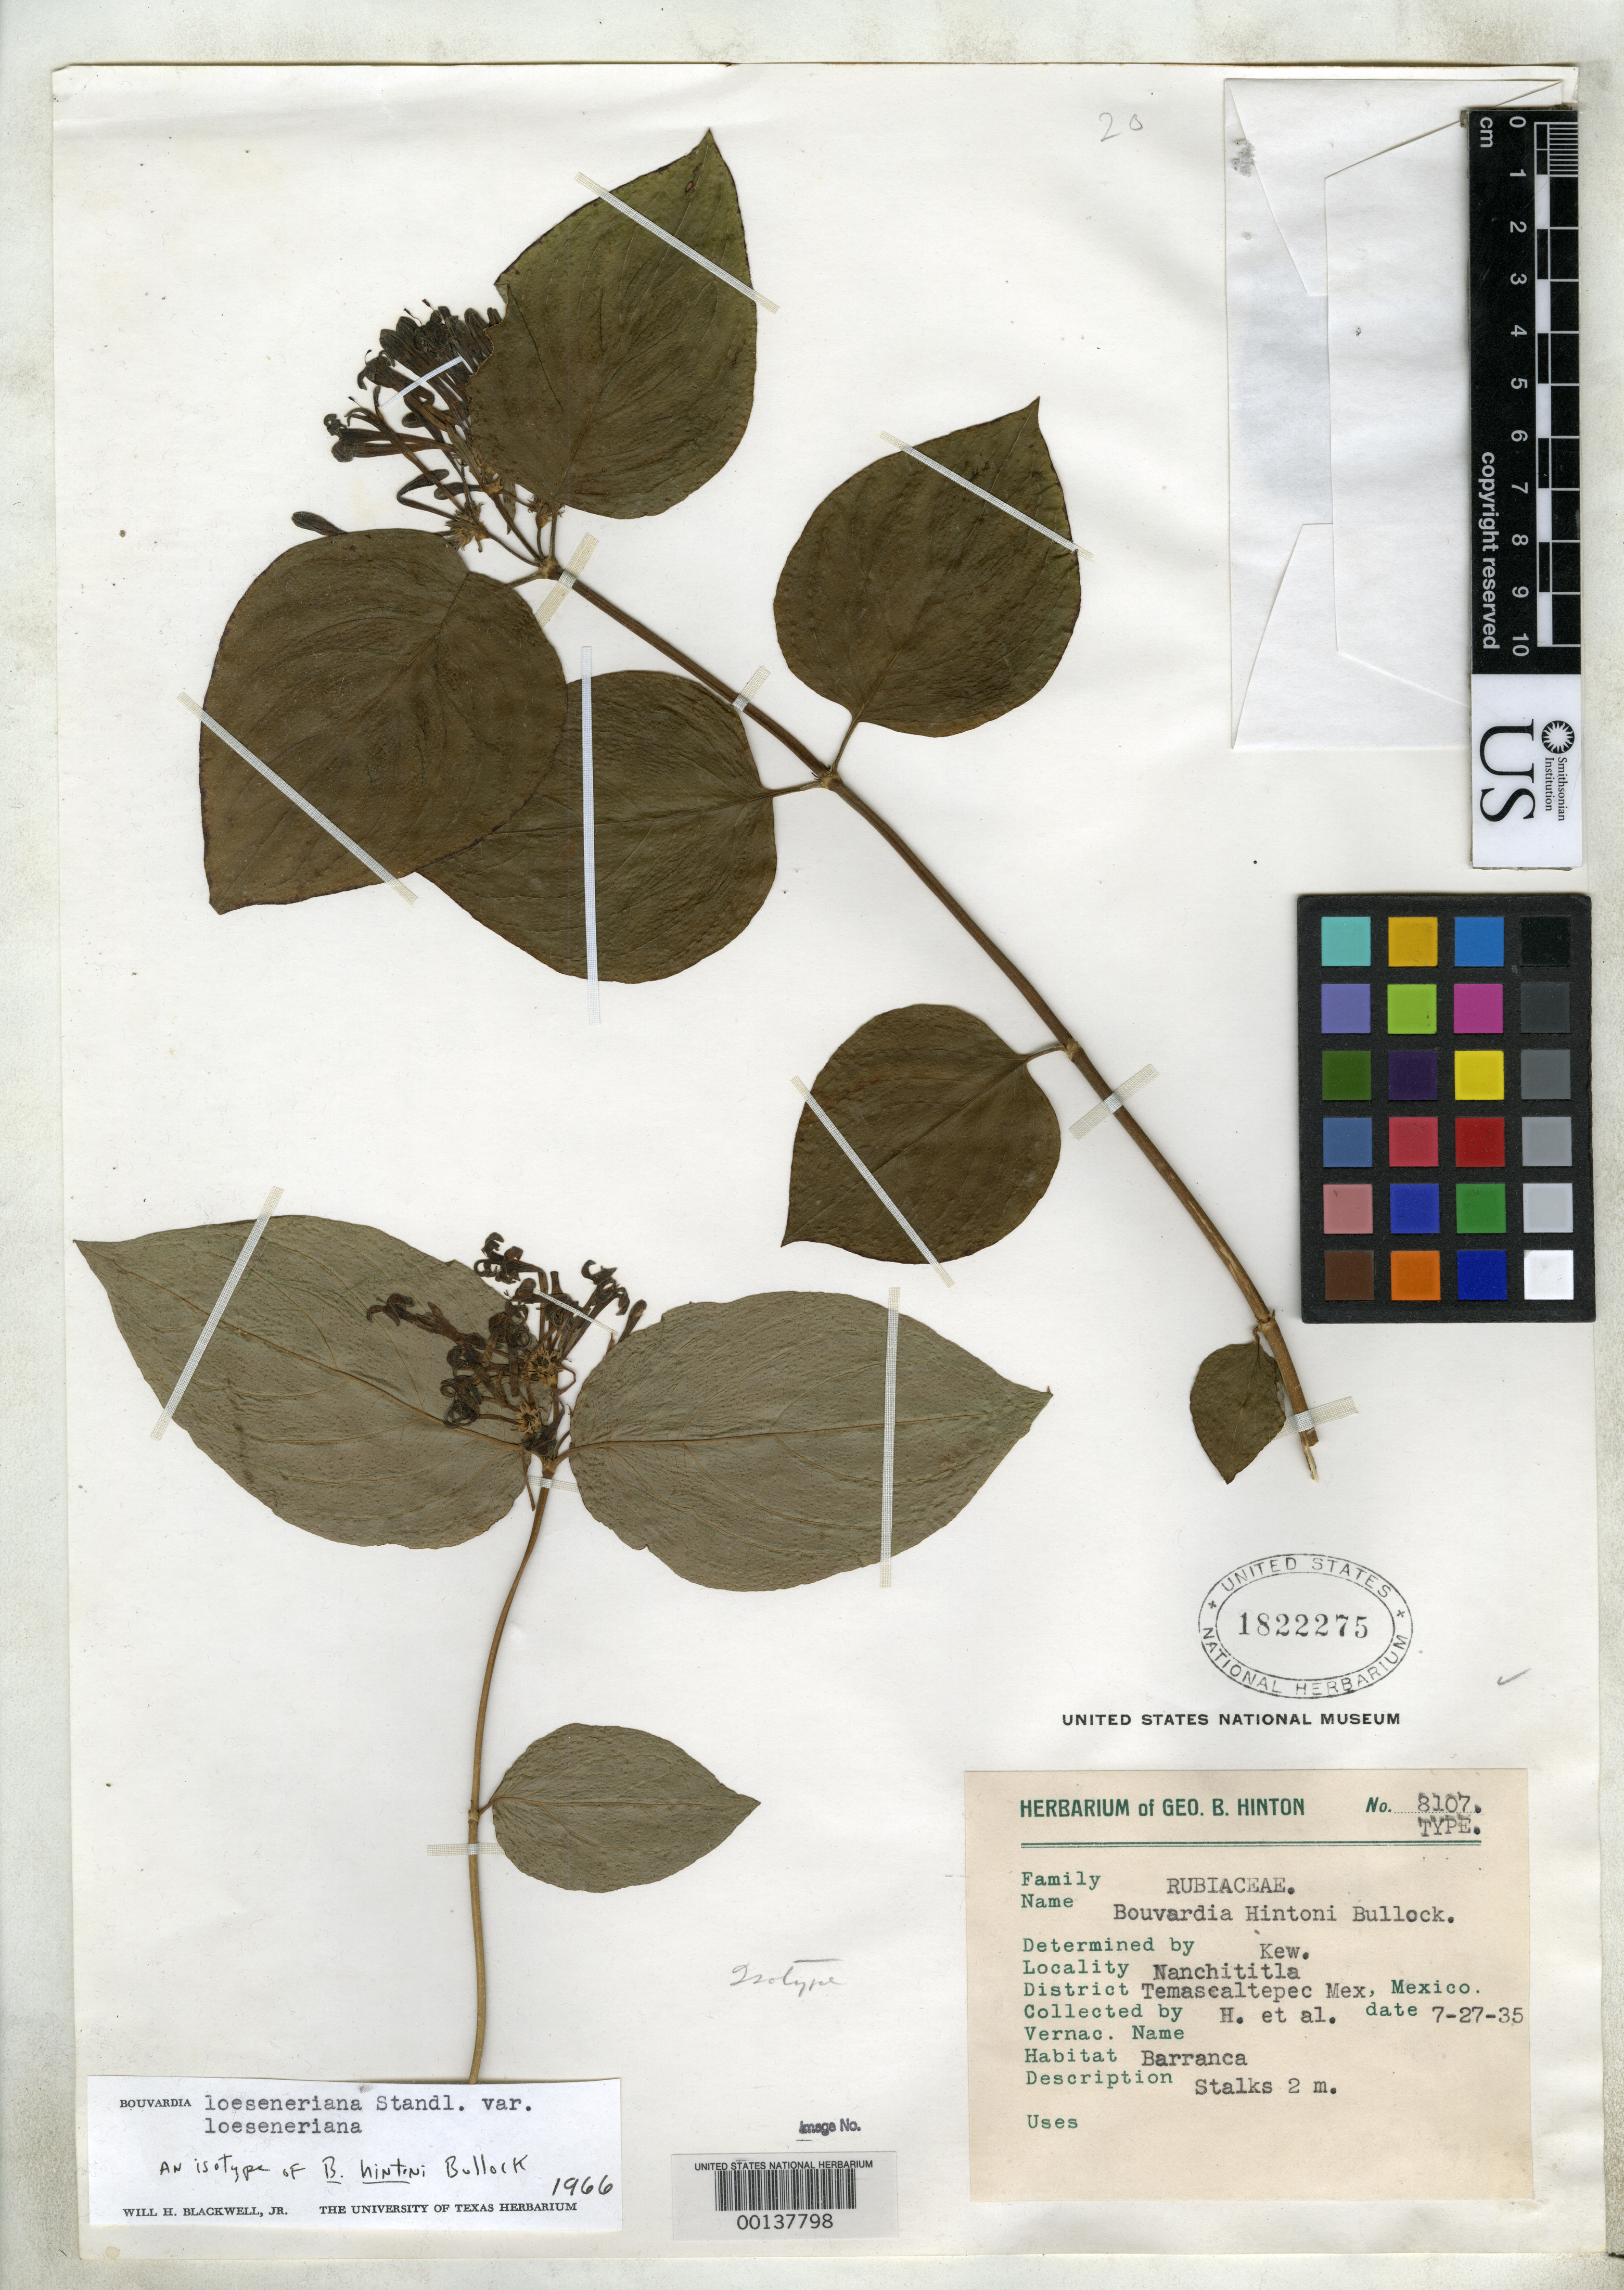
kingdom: Plantae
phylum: Tracheophyta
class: Magnoliopsida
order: Gentianales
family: Rubiaceae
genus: Bouvardia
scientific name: Bouvardia hintonii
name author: Bullock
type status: Isotype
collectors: G. B. Hinton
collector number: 8107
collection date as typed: Jul 1935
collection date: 1935-07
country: Mexico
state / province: México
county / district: Temascaltepec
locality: Nanchititla.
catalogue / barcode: US 1822275